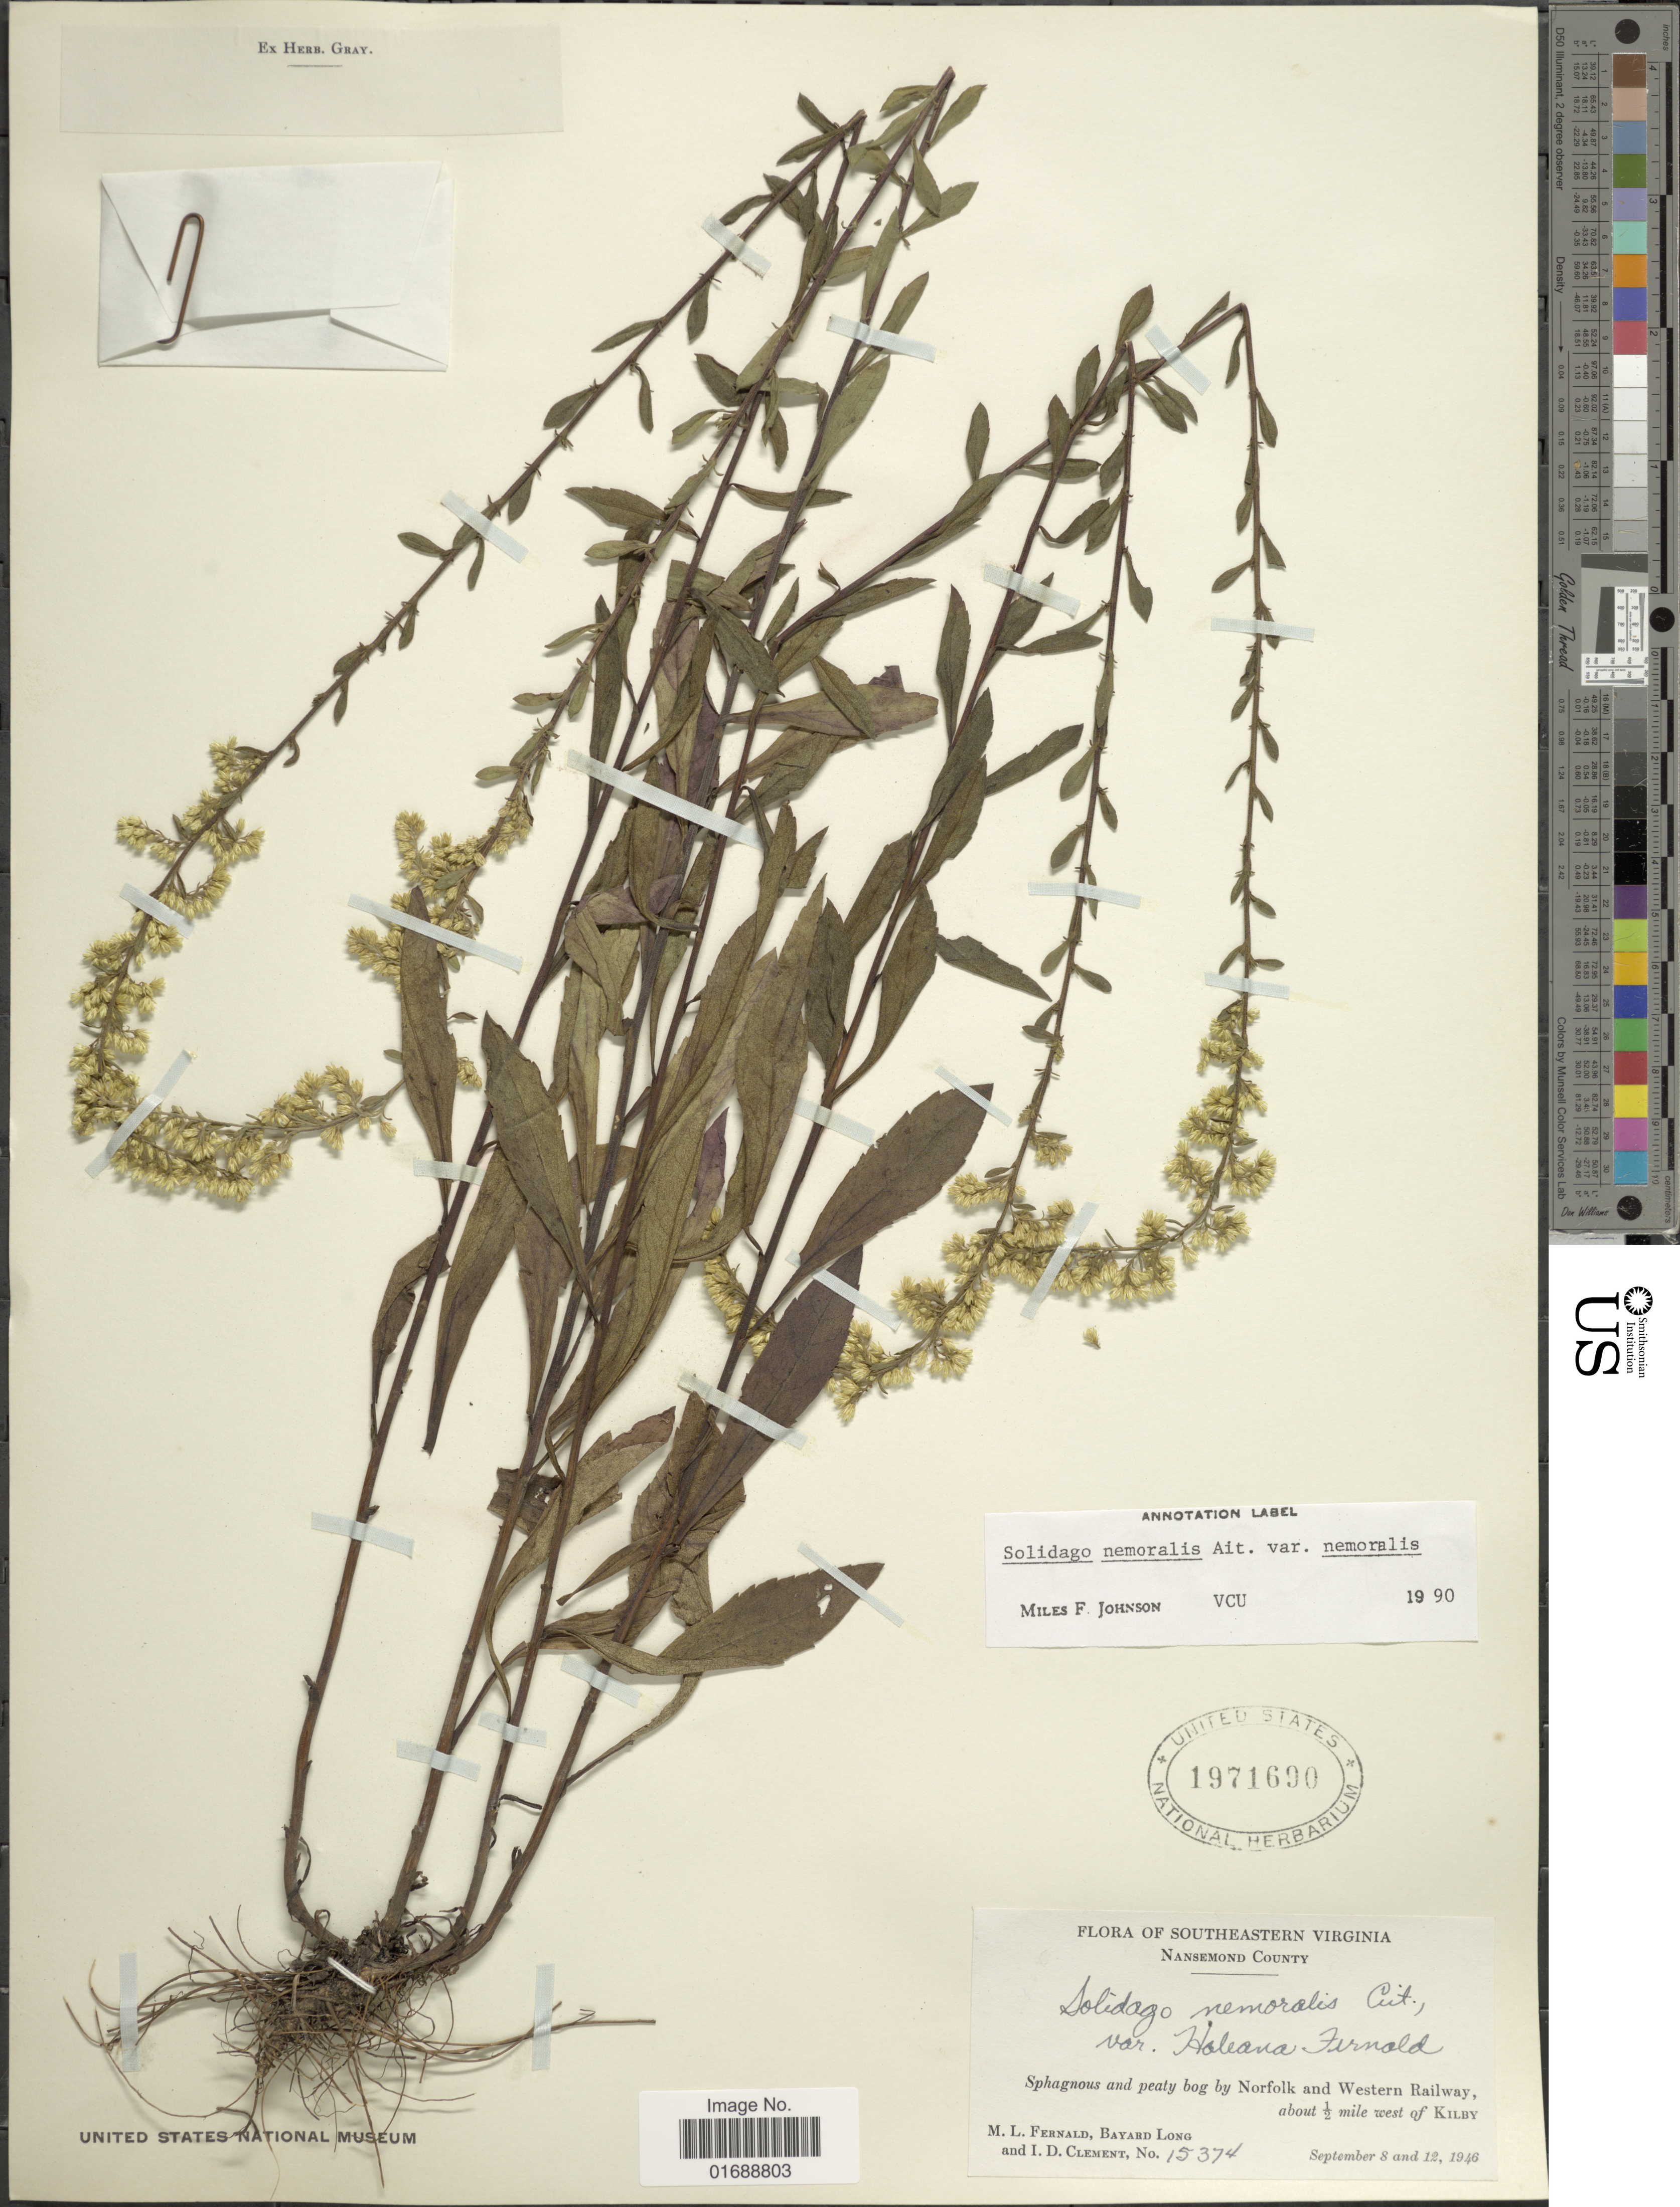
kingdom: Plantae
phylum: Tracheophyta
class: Magnoliopsida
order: Asterales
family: Asteraceae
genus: Solidago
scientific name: Solidago nemoralis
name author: Aiton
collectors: M. L. Fernald, B. Long & I. Clement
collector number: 15374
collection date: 1946-09-08/1946-09-12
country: United States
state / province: Virginia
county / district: City of Suffolk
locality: Southeastern Virginia, Nansemond County, Norfolk and Western Railway, about ½ mile west of Kilby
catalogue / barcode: US 1971690